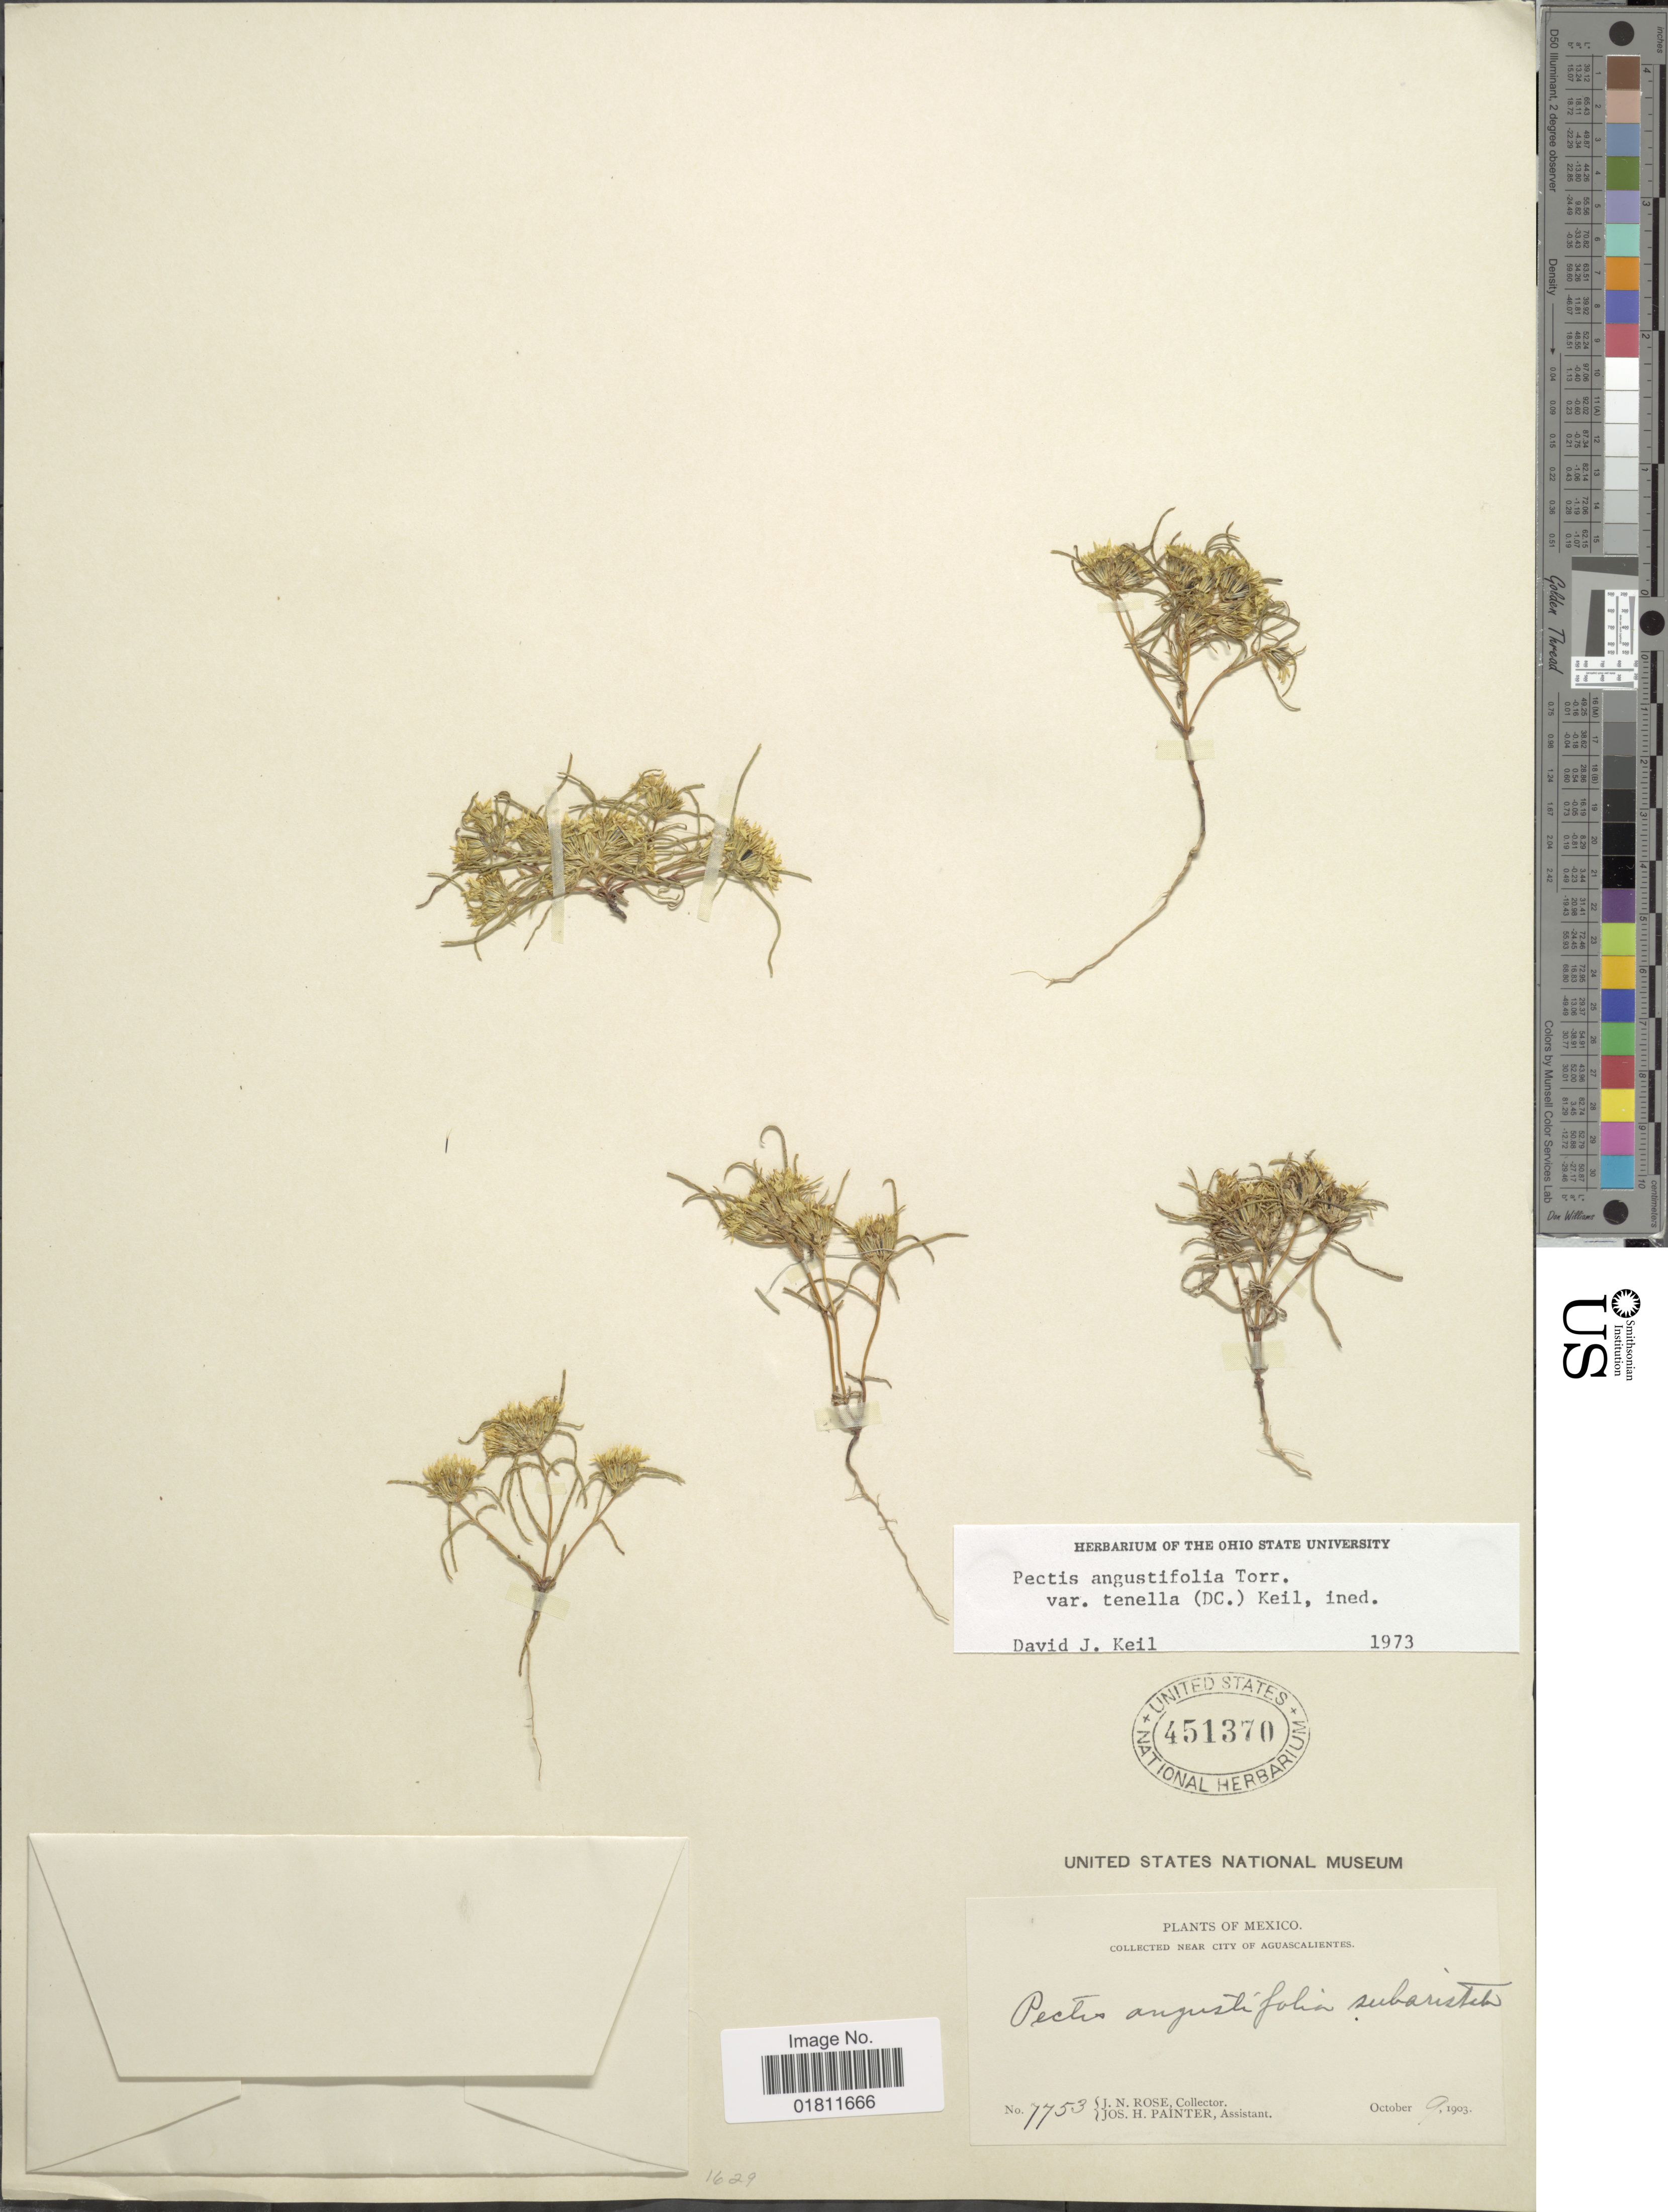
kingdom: Plantae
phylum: Tracheophyta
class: Magnoliopsida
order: Asterales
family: Asteraceae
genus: Pectis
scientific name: Pectis angustifolia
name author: Torr.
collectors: J. N. Rose & J. H. Painter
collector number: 7753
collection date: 1903-10-09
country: Mexico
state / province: Aguascalientes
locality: Mexico, Near City of Aguascalientes.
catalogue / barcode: US 451370